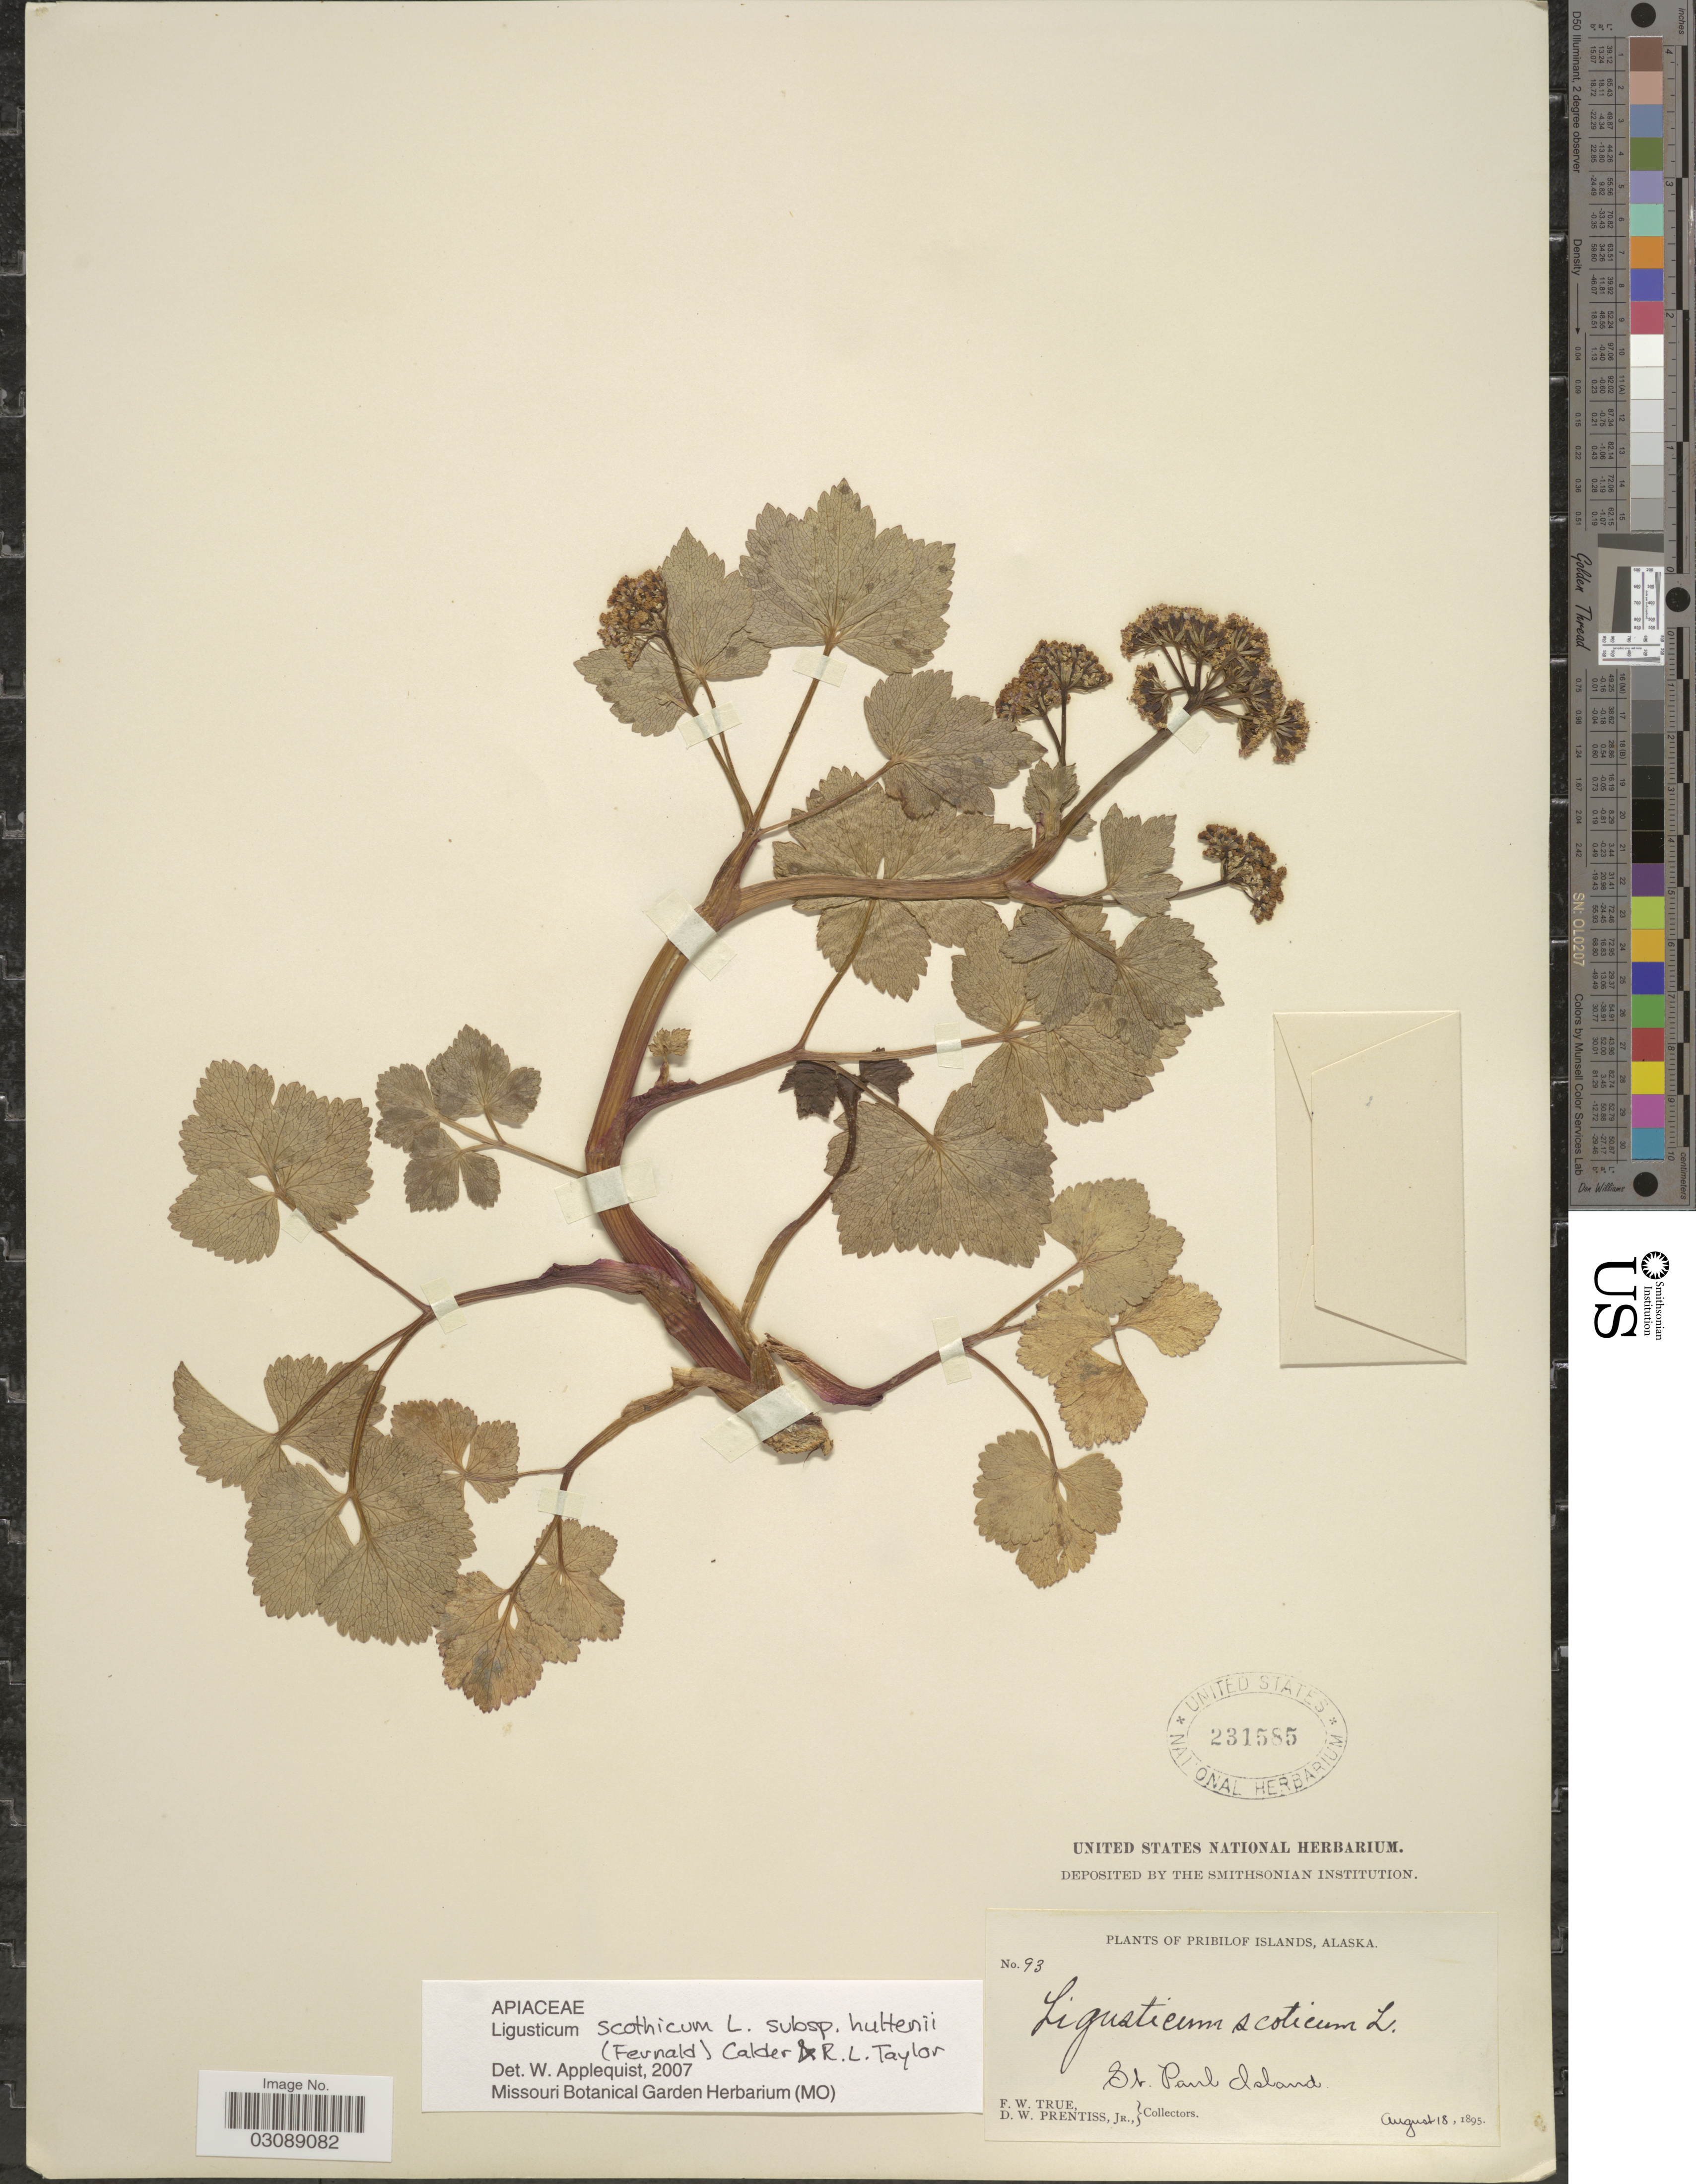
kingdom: Plantae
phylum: Tracheophyta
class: Magnoliopsida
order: Apiales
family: Apiaceae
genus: Ligusticum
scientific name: Ligusticum scoticum subsp. hultenii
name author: (Fernald) Calder & Roy L. Taylor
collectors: F. True & D. Prentiss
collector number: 93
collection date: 1895-08-18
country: United States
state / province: Alaska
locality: Pribilof Islands, St. Paul Island.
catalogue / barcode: US 231585